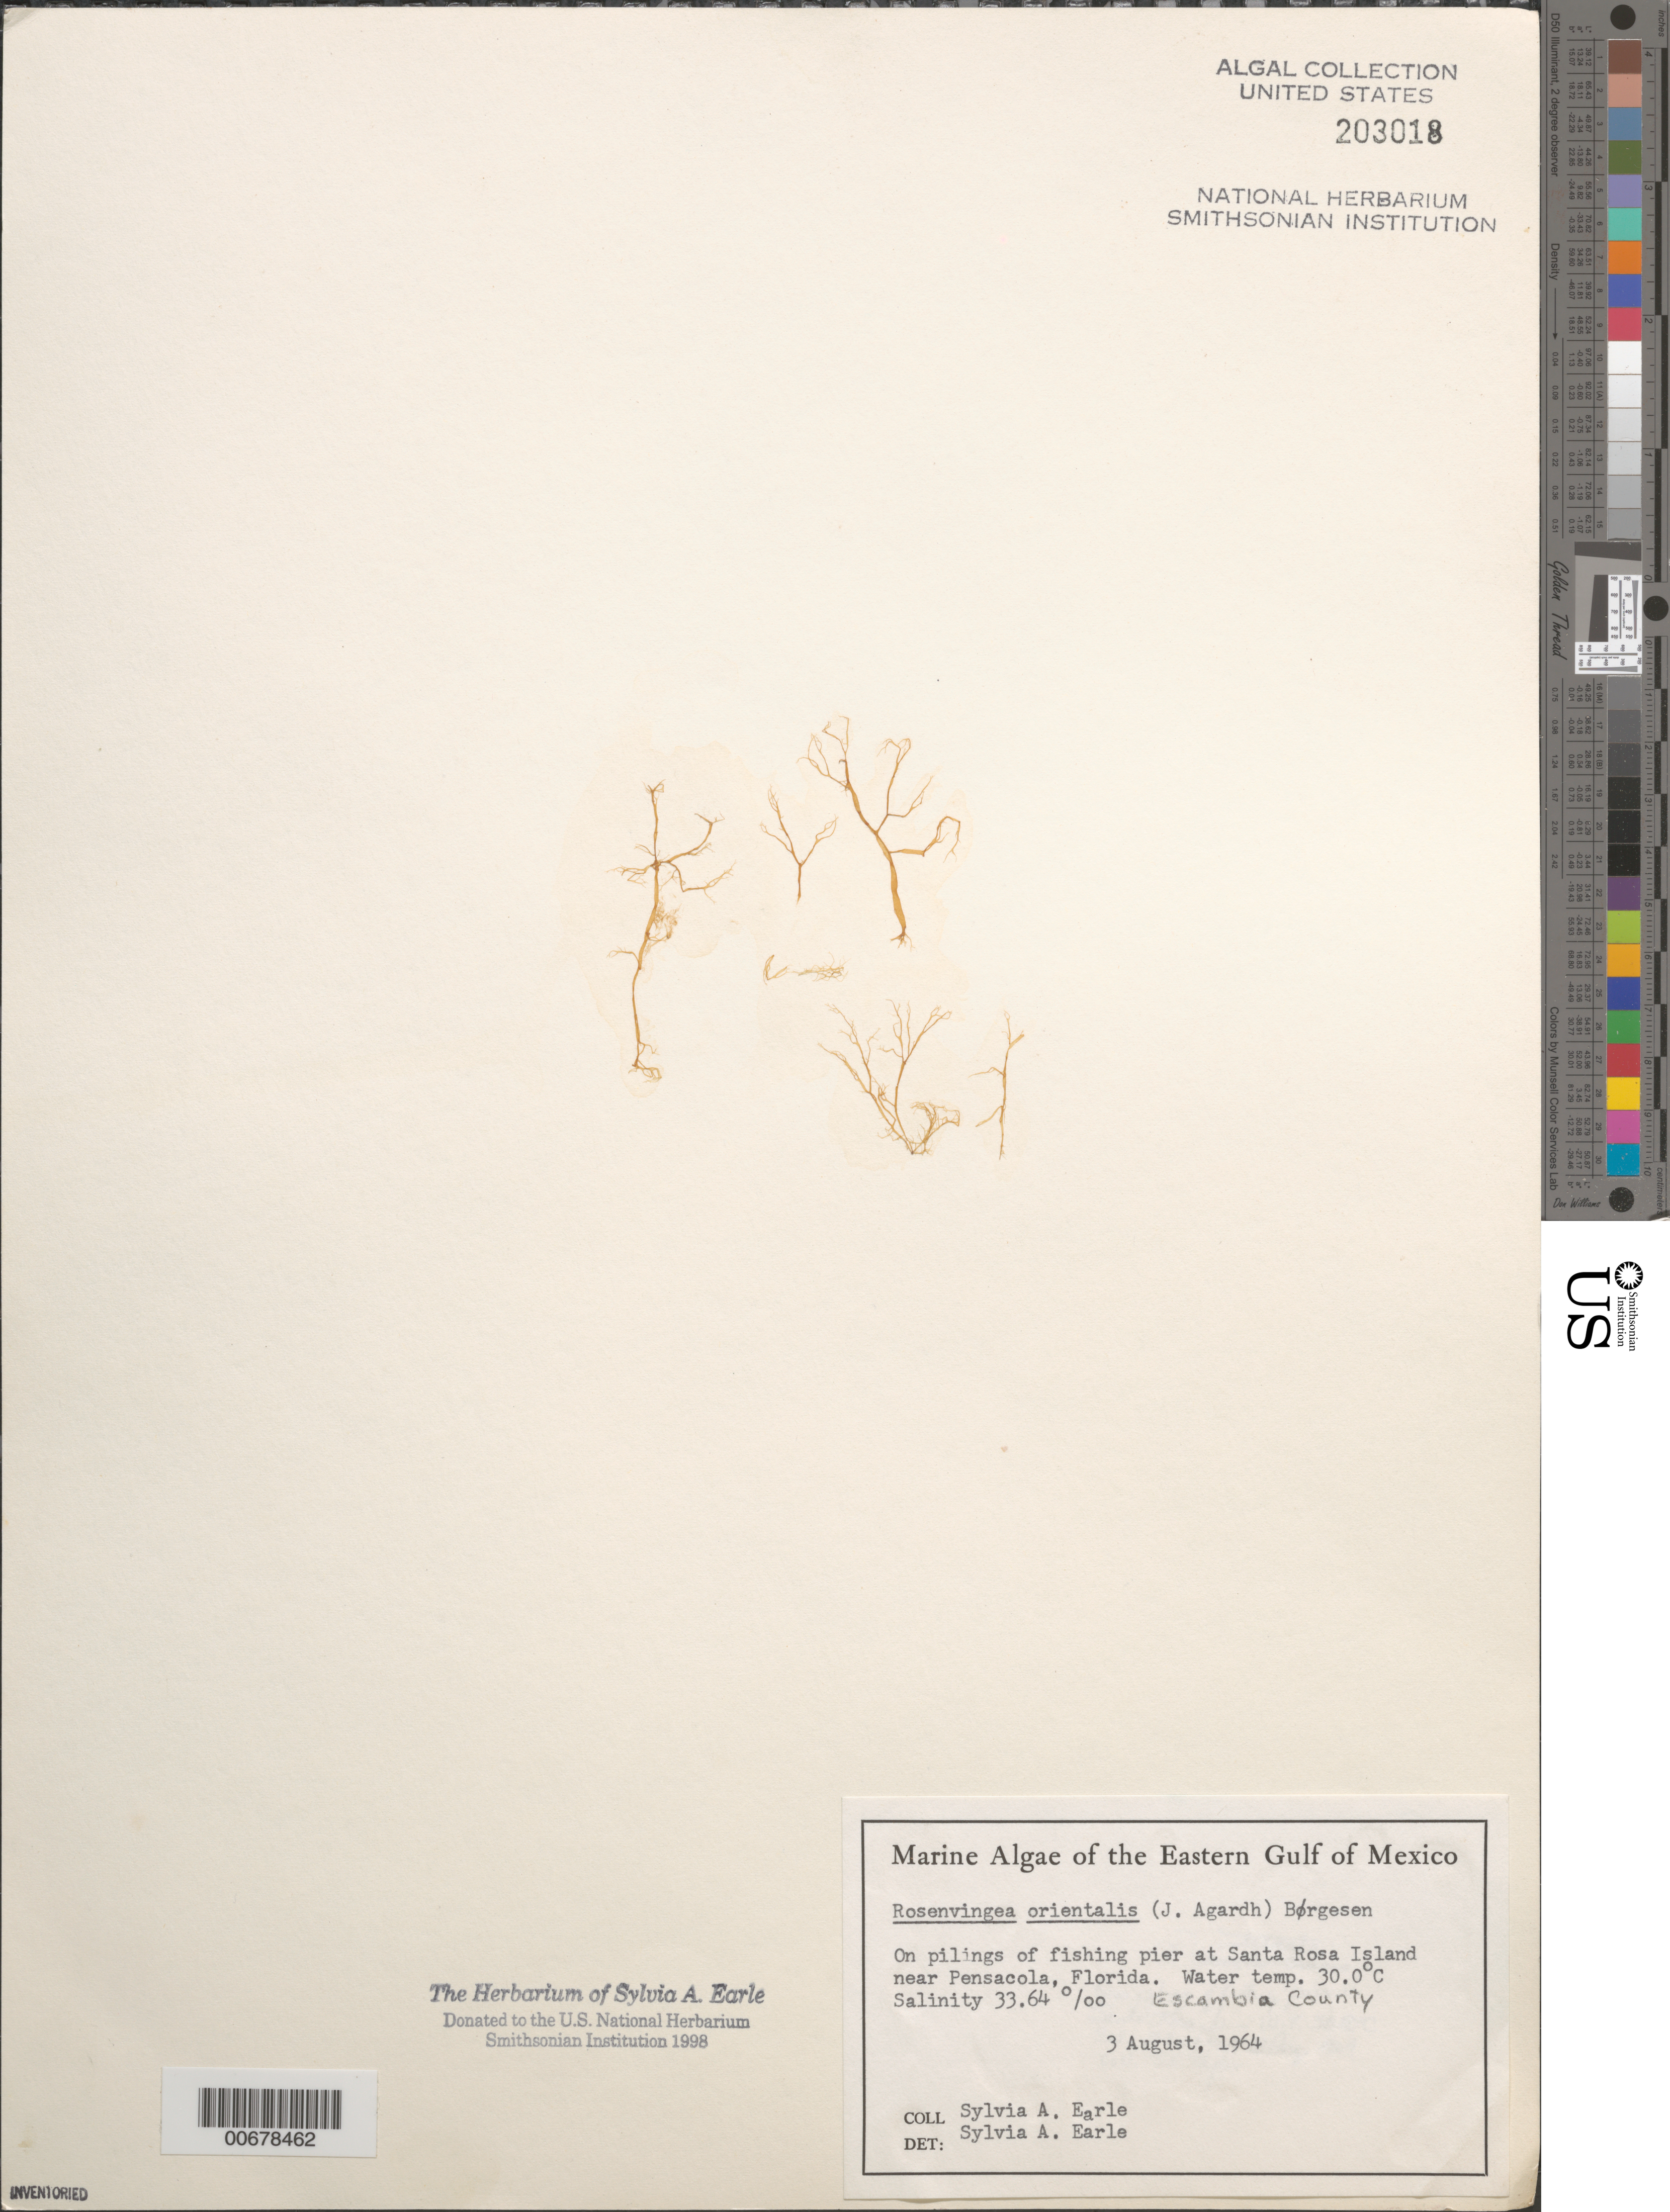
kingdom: Chromista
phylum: Ochrophyta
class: Phaeophyceae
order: Scytosiphonales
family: Scytosiphonaceae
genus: Rosenvingea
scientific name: Rosenvingea orientalis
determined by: Earle, S. A.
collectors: S. A. Earle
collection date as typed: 03 Aug 1964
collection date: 1964-08-03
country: United States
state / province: Florida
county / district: Escambia County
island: Santa Rosa Island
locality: Near Pensacola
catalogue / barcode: US 203018